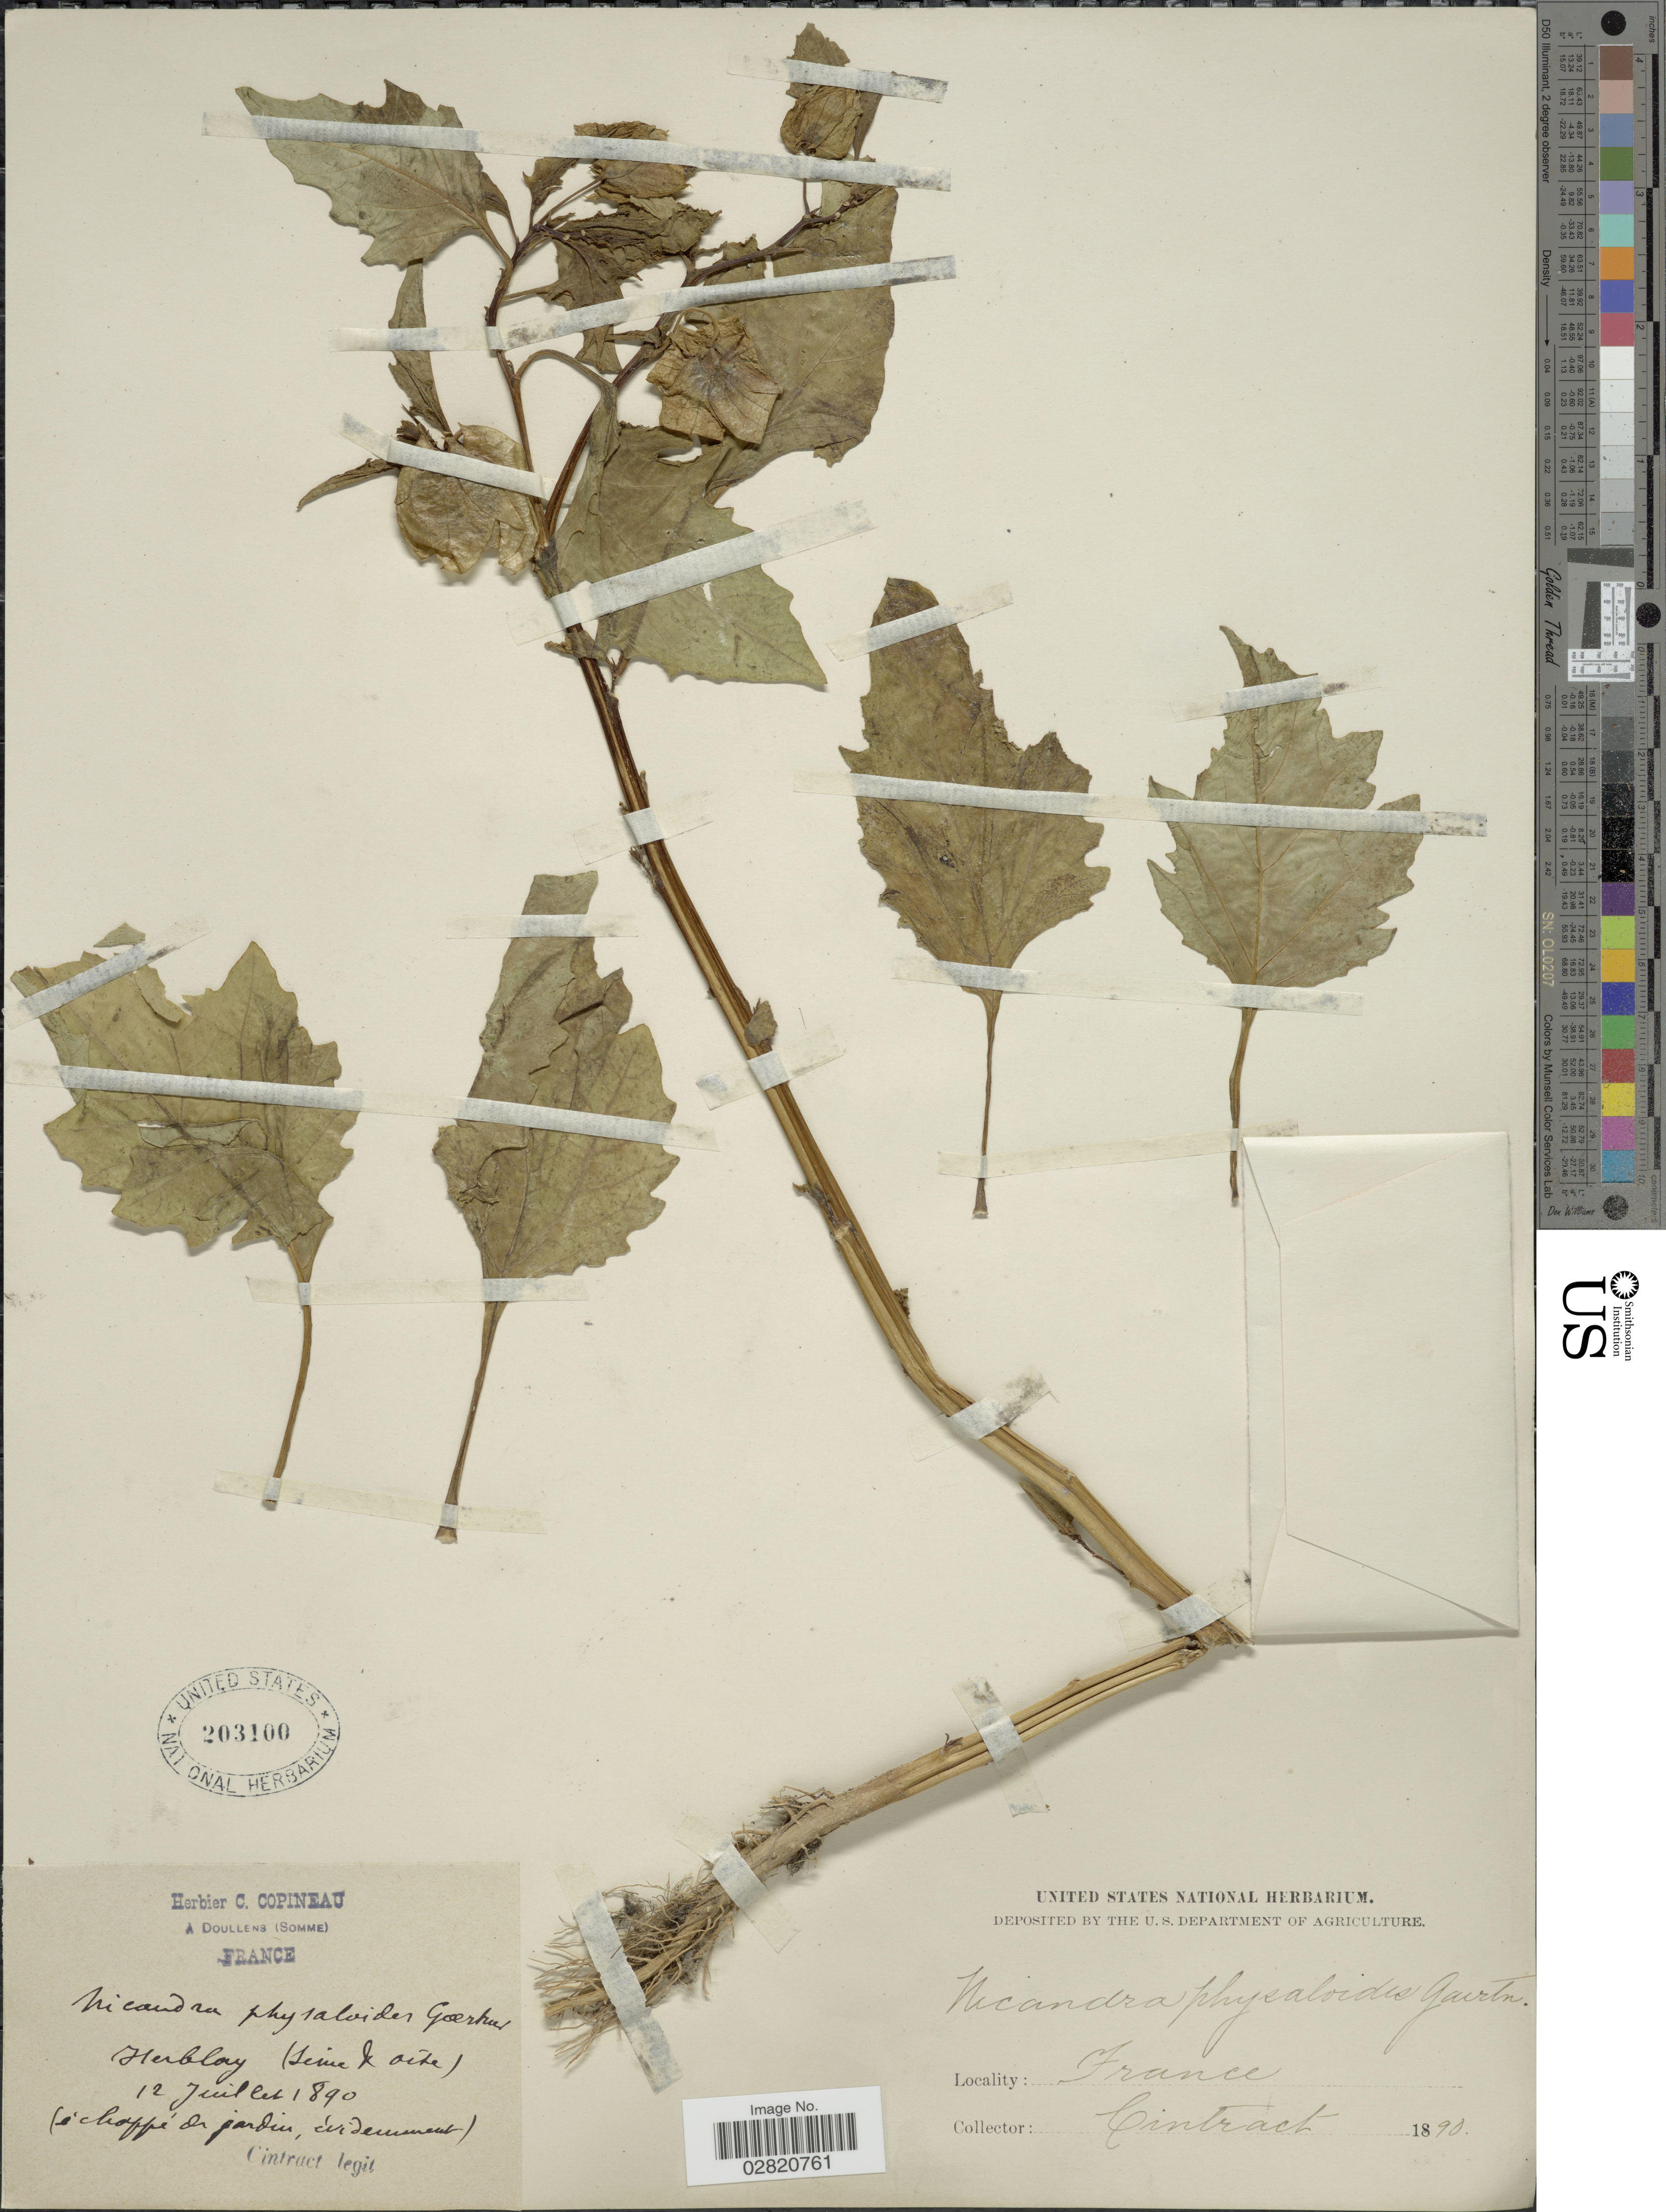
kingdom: Plantae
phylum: Tracheophyta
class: Magnoliopsida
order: Solanales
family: Solanaceae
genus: Nicandra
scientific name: Nicandra physalodes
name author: (L.) Gaertn.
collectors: Cintract, --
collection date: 1890-07-12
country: France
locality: Herblay (Seine & Oise). (échoppé de jardin, évidemment).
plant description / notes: Corrected "Herblay (Seine et Oise). (s'choppe de jardin, èvident)" to "Herblay (Seine & Oise). (échoppé de jardin, évidemment)."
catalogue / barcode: US 203100